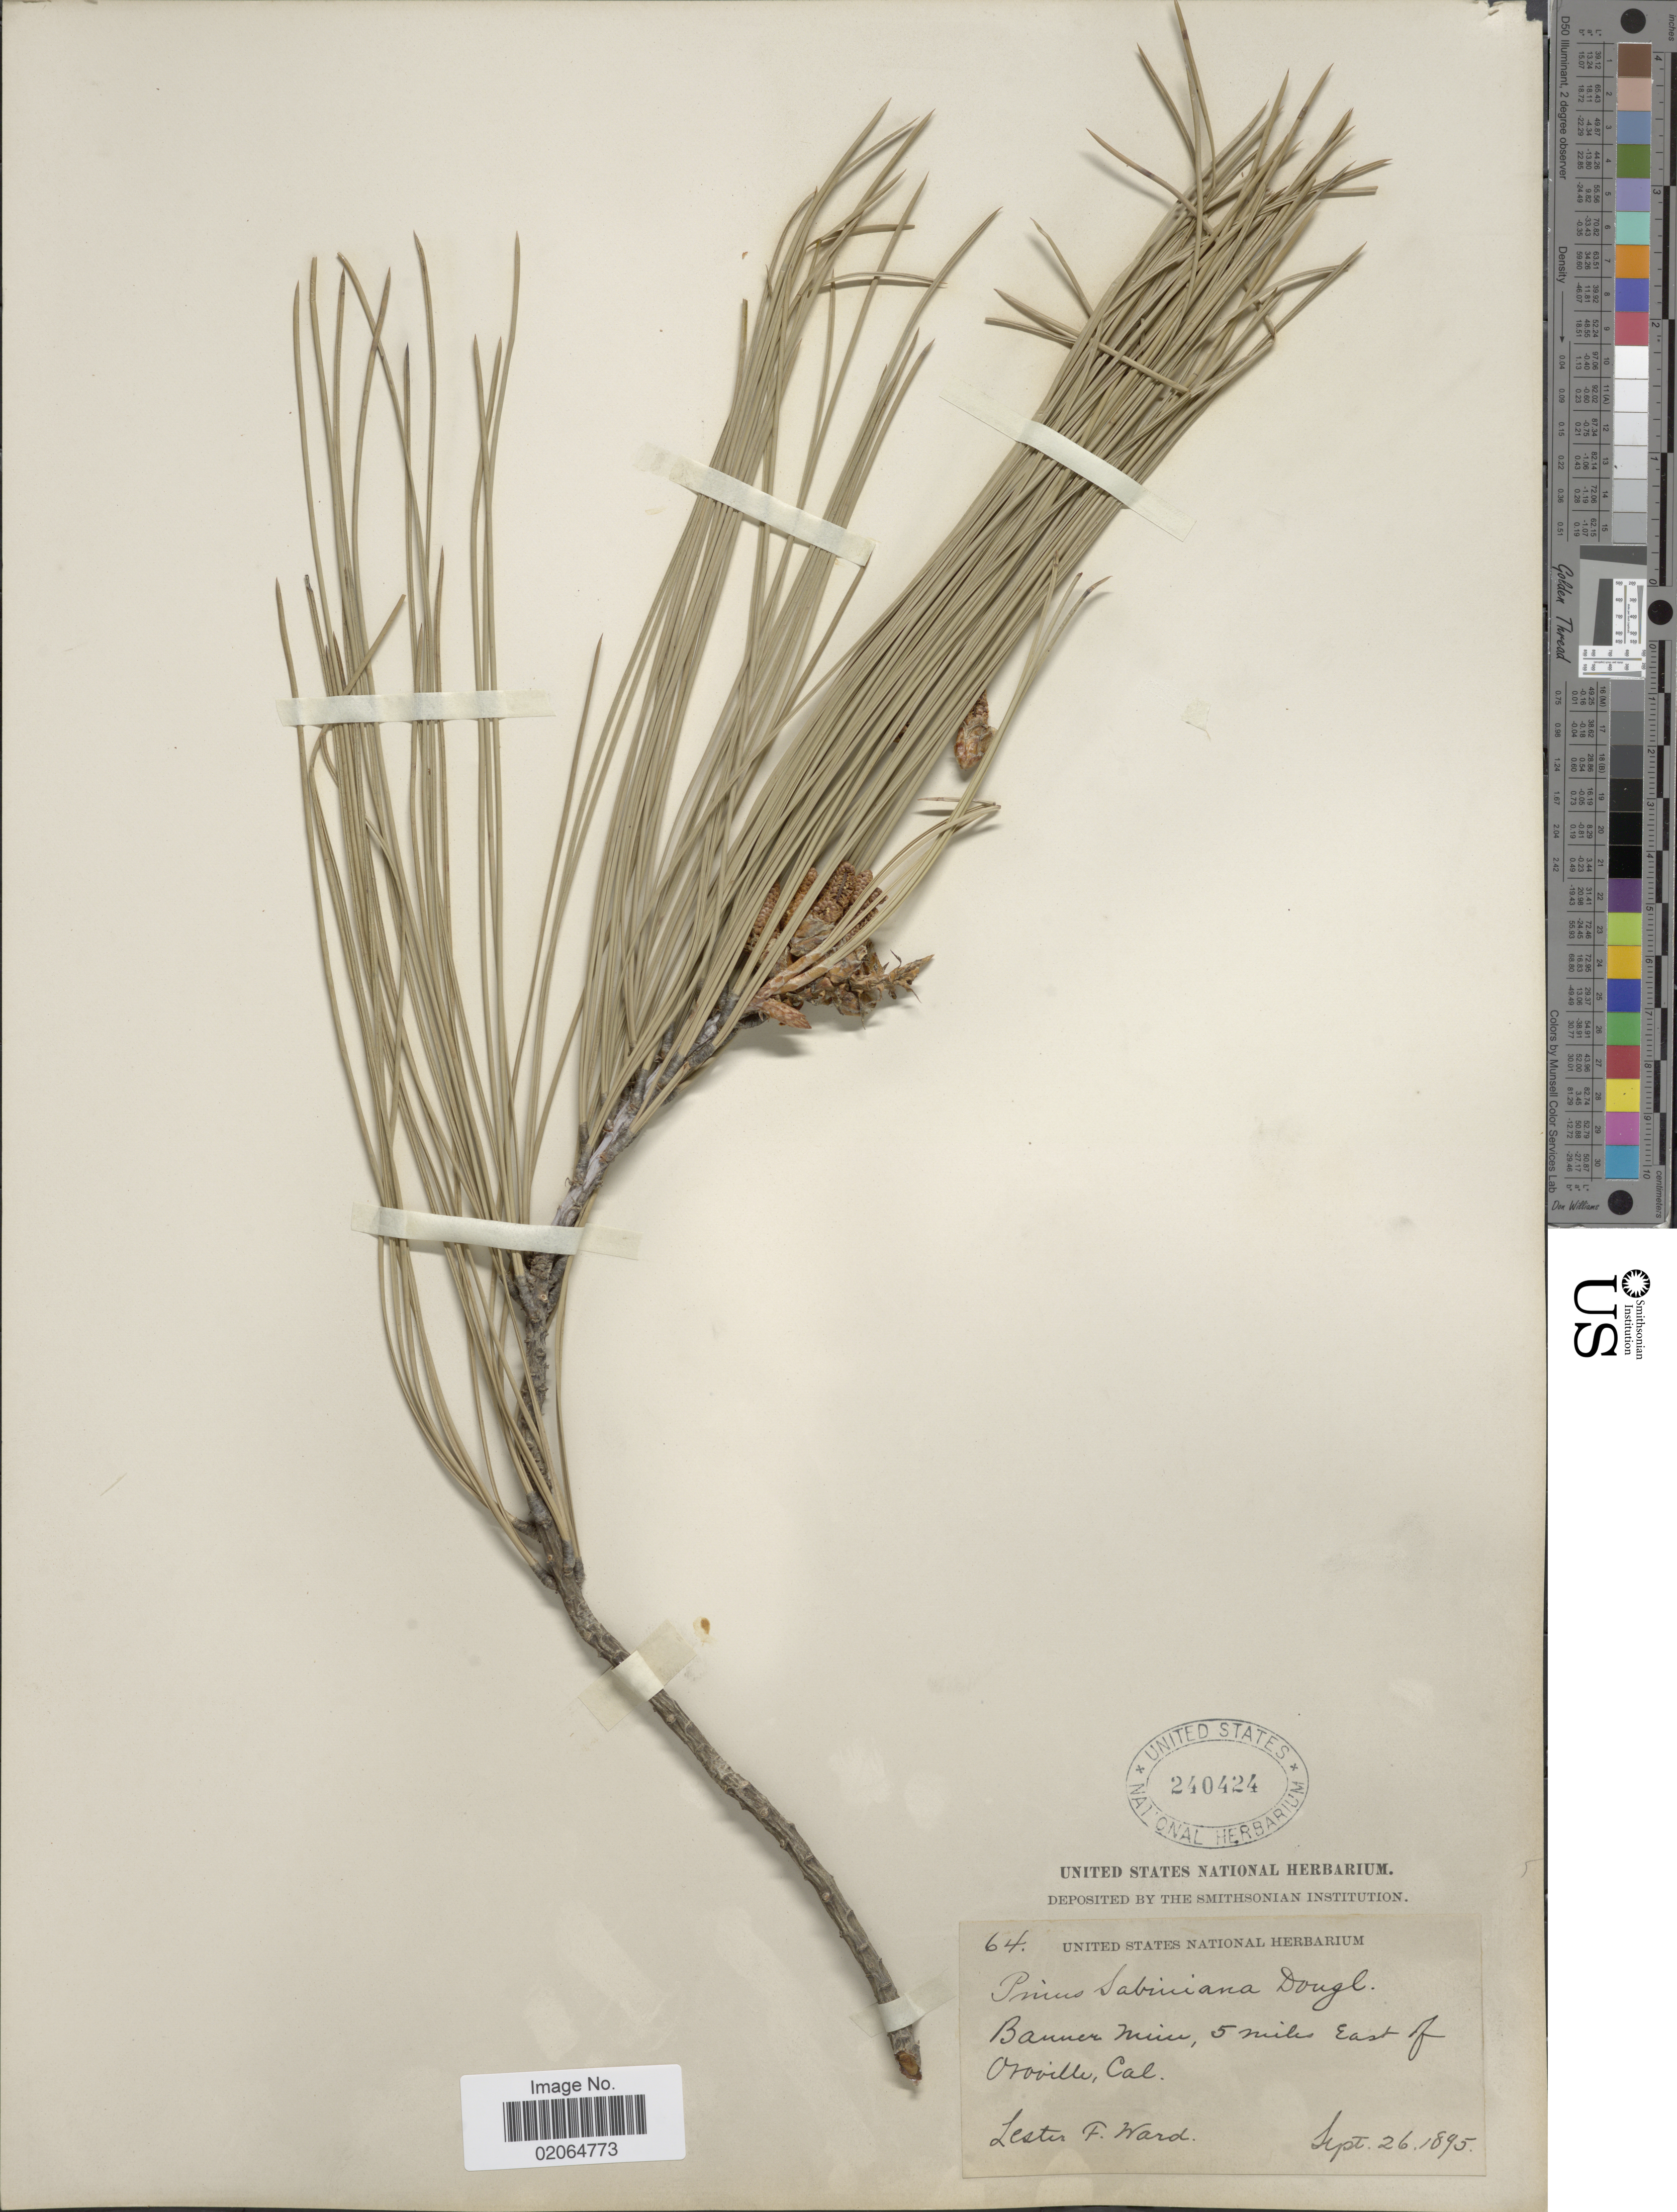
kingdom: Plantae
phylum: Tracheophyta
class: Pinopsida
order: Pinales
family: Pinaceae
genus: Pinus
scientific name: Pinus sabiniana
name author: Douglas ex D. Don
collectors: L. F. Ward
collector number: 64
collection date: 1895-09-26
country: United States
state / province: California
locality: Banner Mine, 5 miles East of Oroville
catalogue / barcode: US 240424